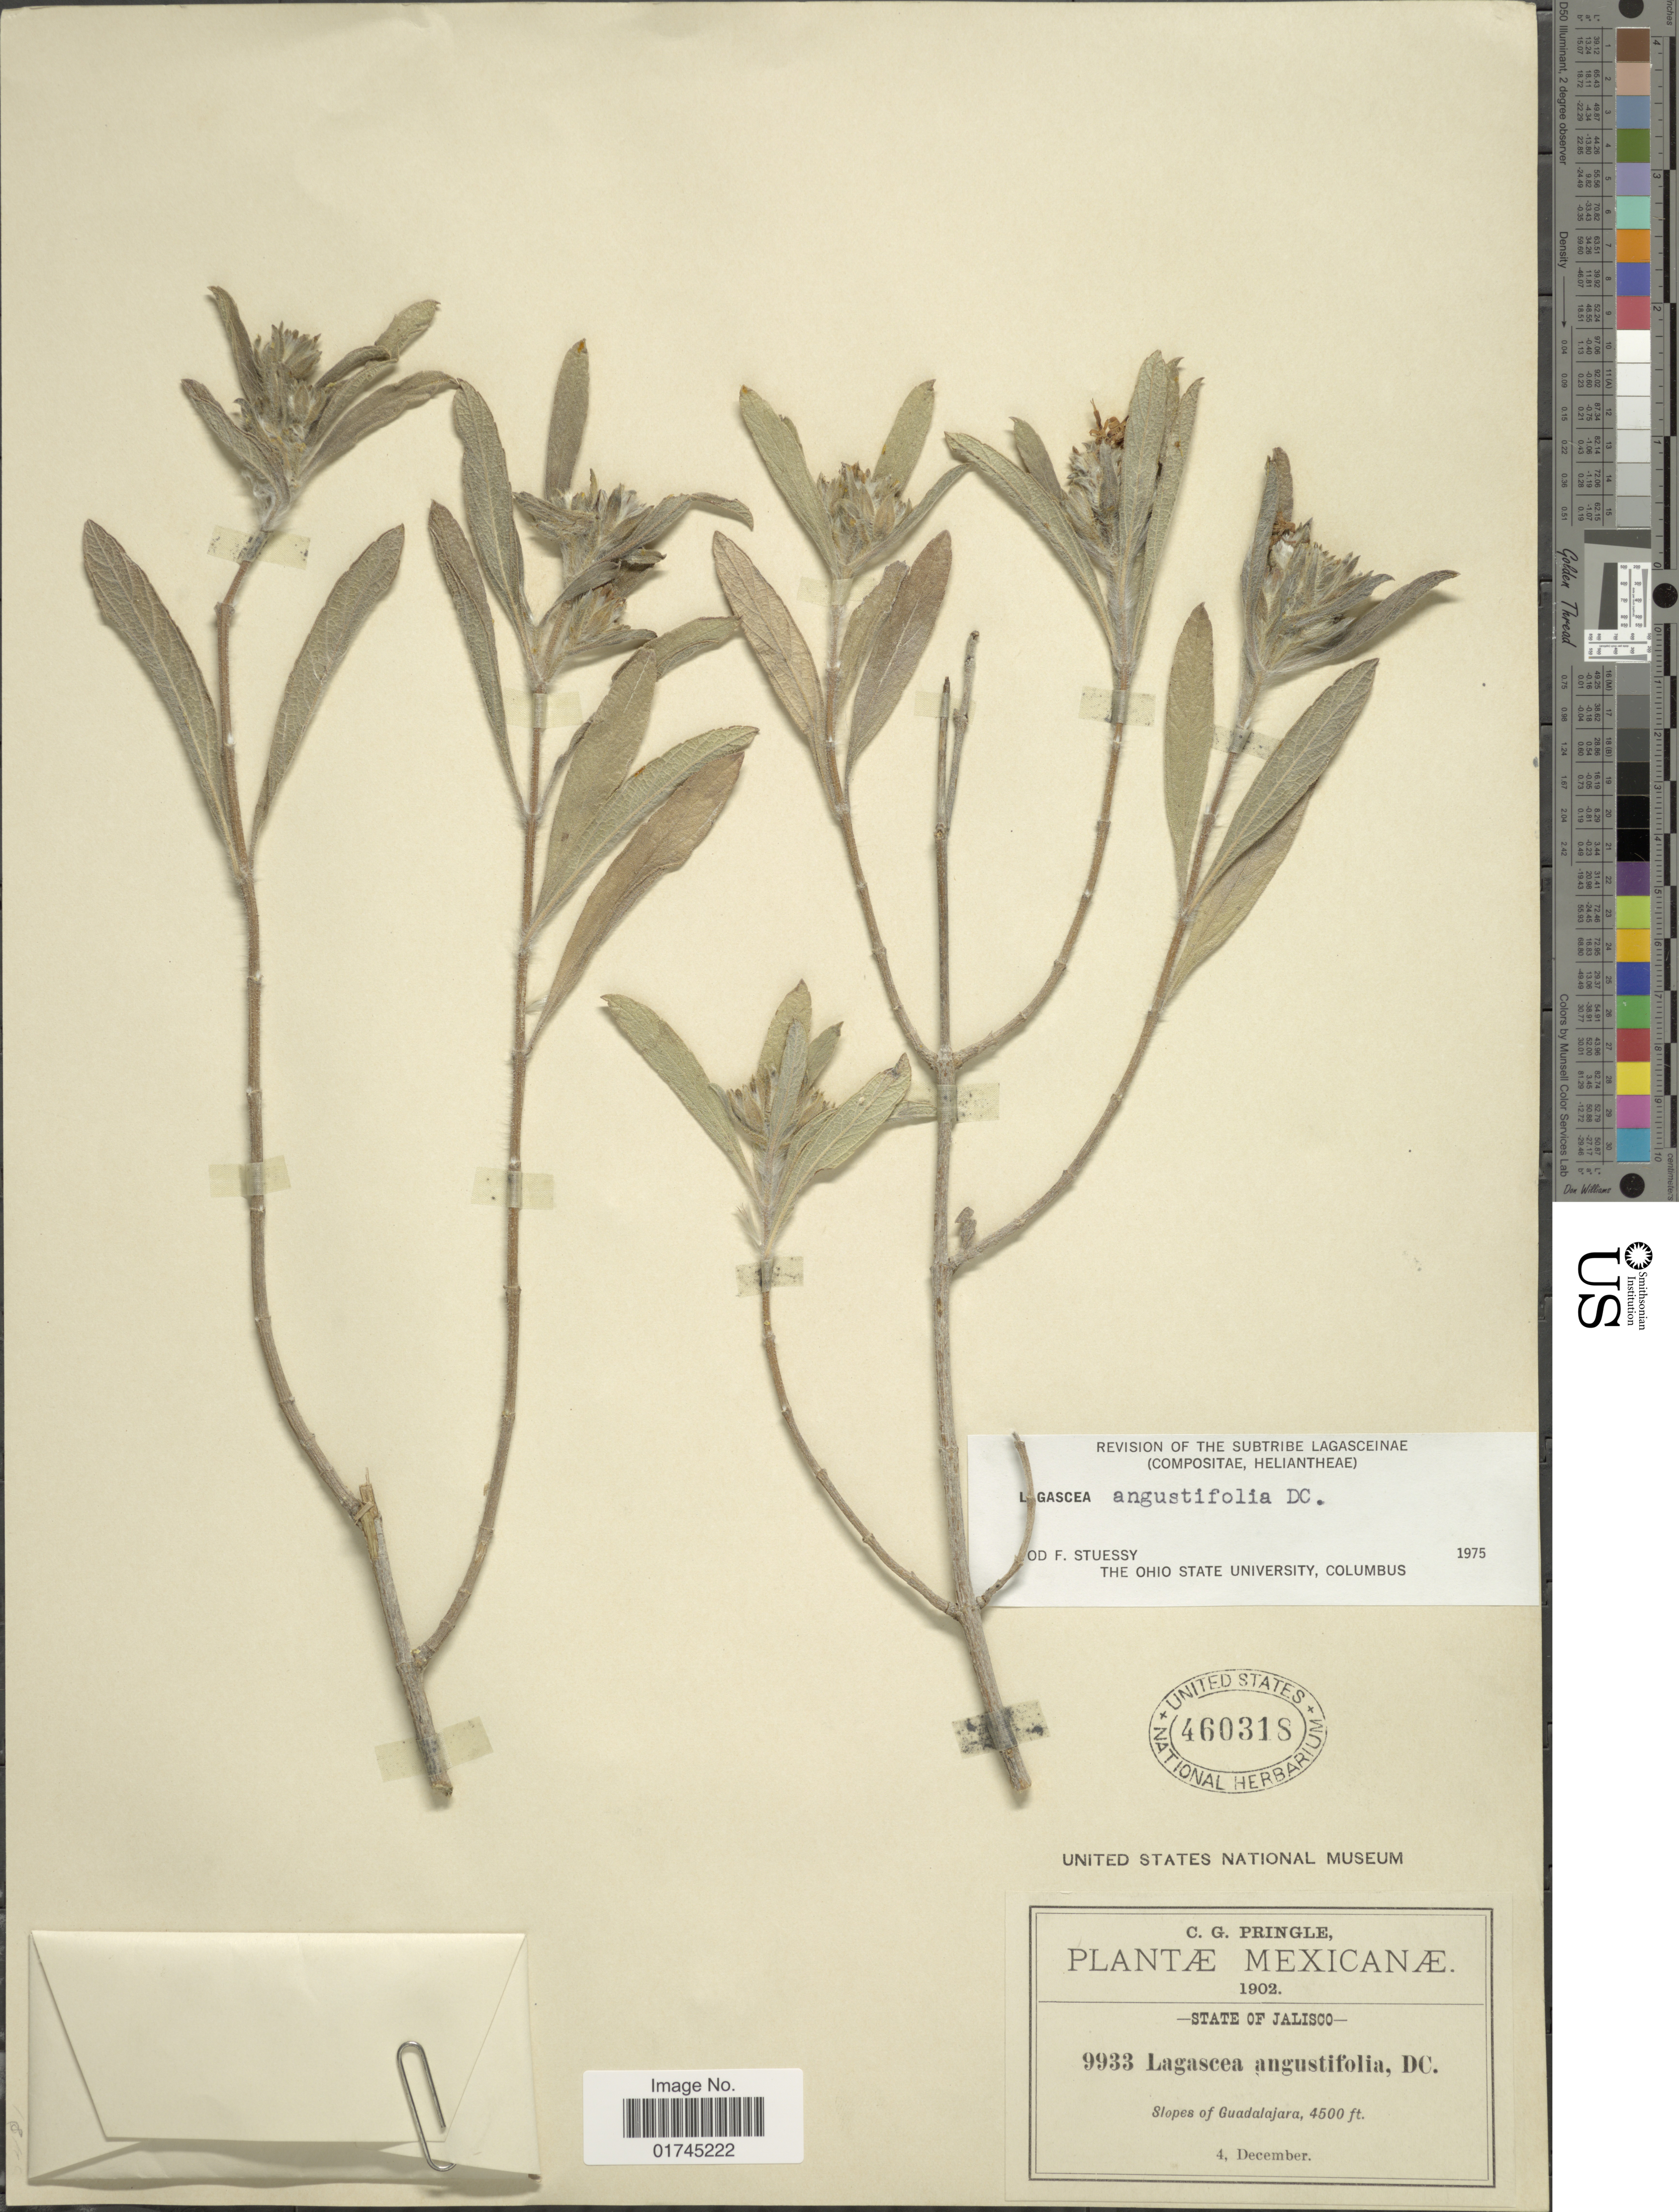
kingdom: Plantae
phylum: Tracheophyta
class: Magnoliopsida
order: Asterales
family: Asteraceae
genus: Lagascea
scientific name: Lagascea angustifolia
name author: DC.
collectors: C. G. Pringle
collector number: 9933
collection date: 1902-12-04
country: Mexico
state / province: Jalisco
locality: Slopes of Guadalajara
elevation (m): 1372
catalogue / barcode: US 460318